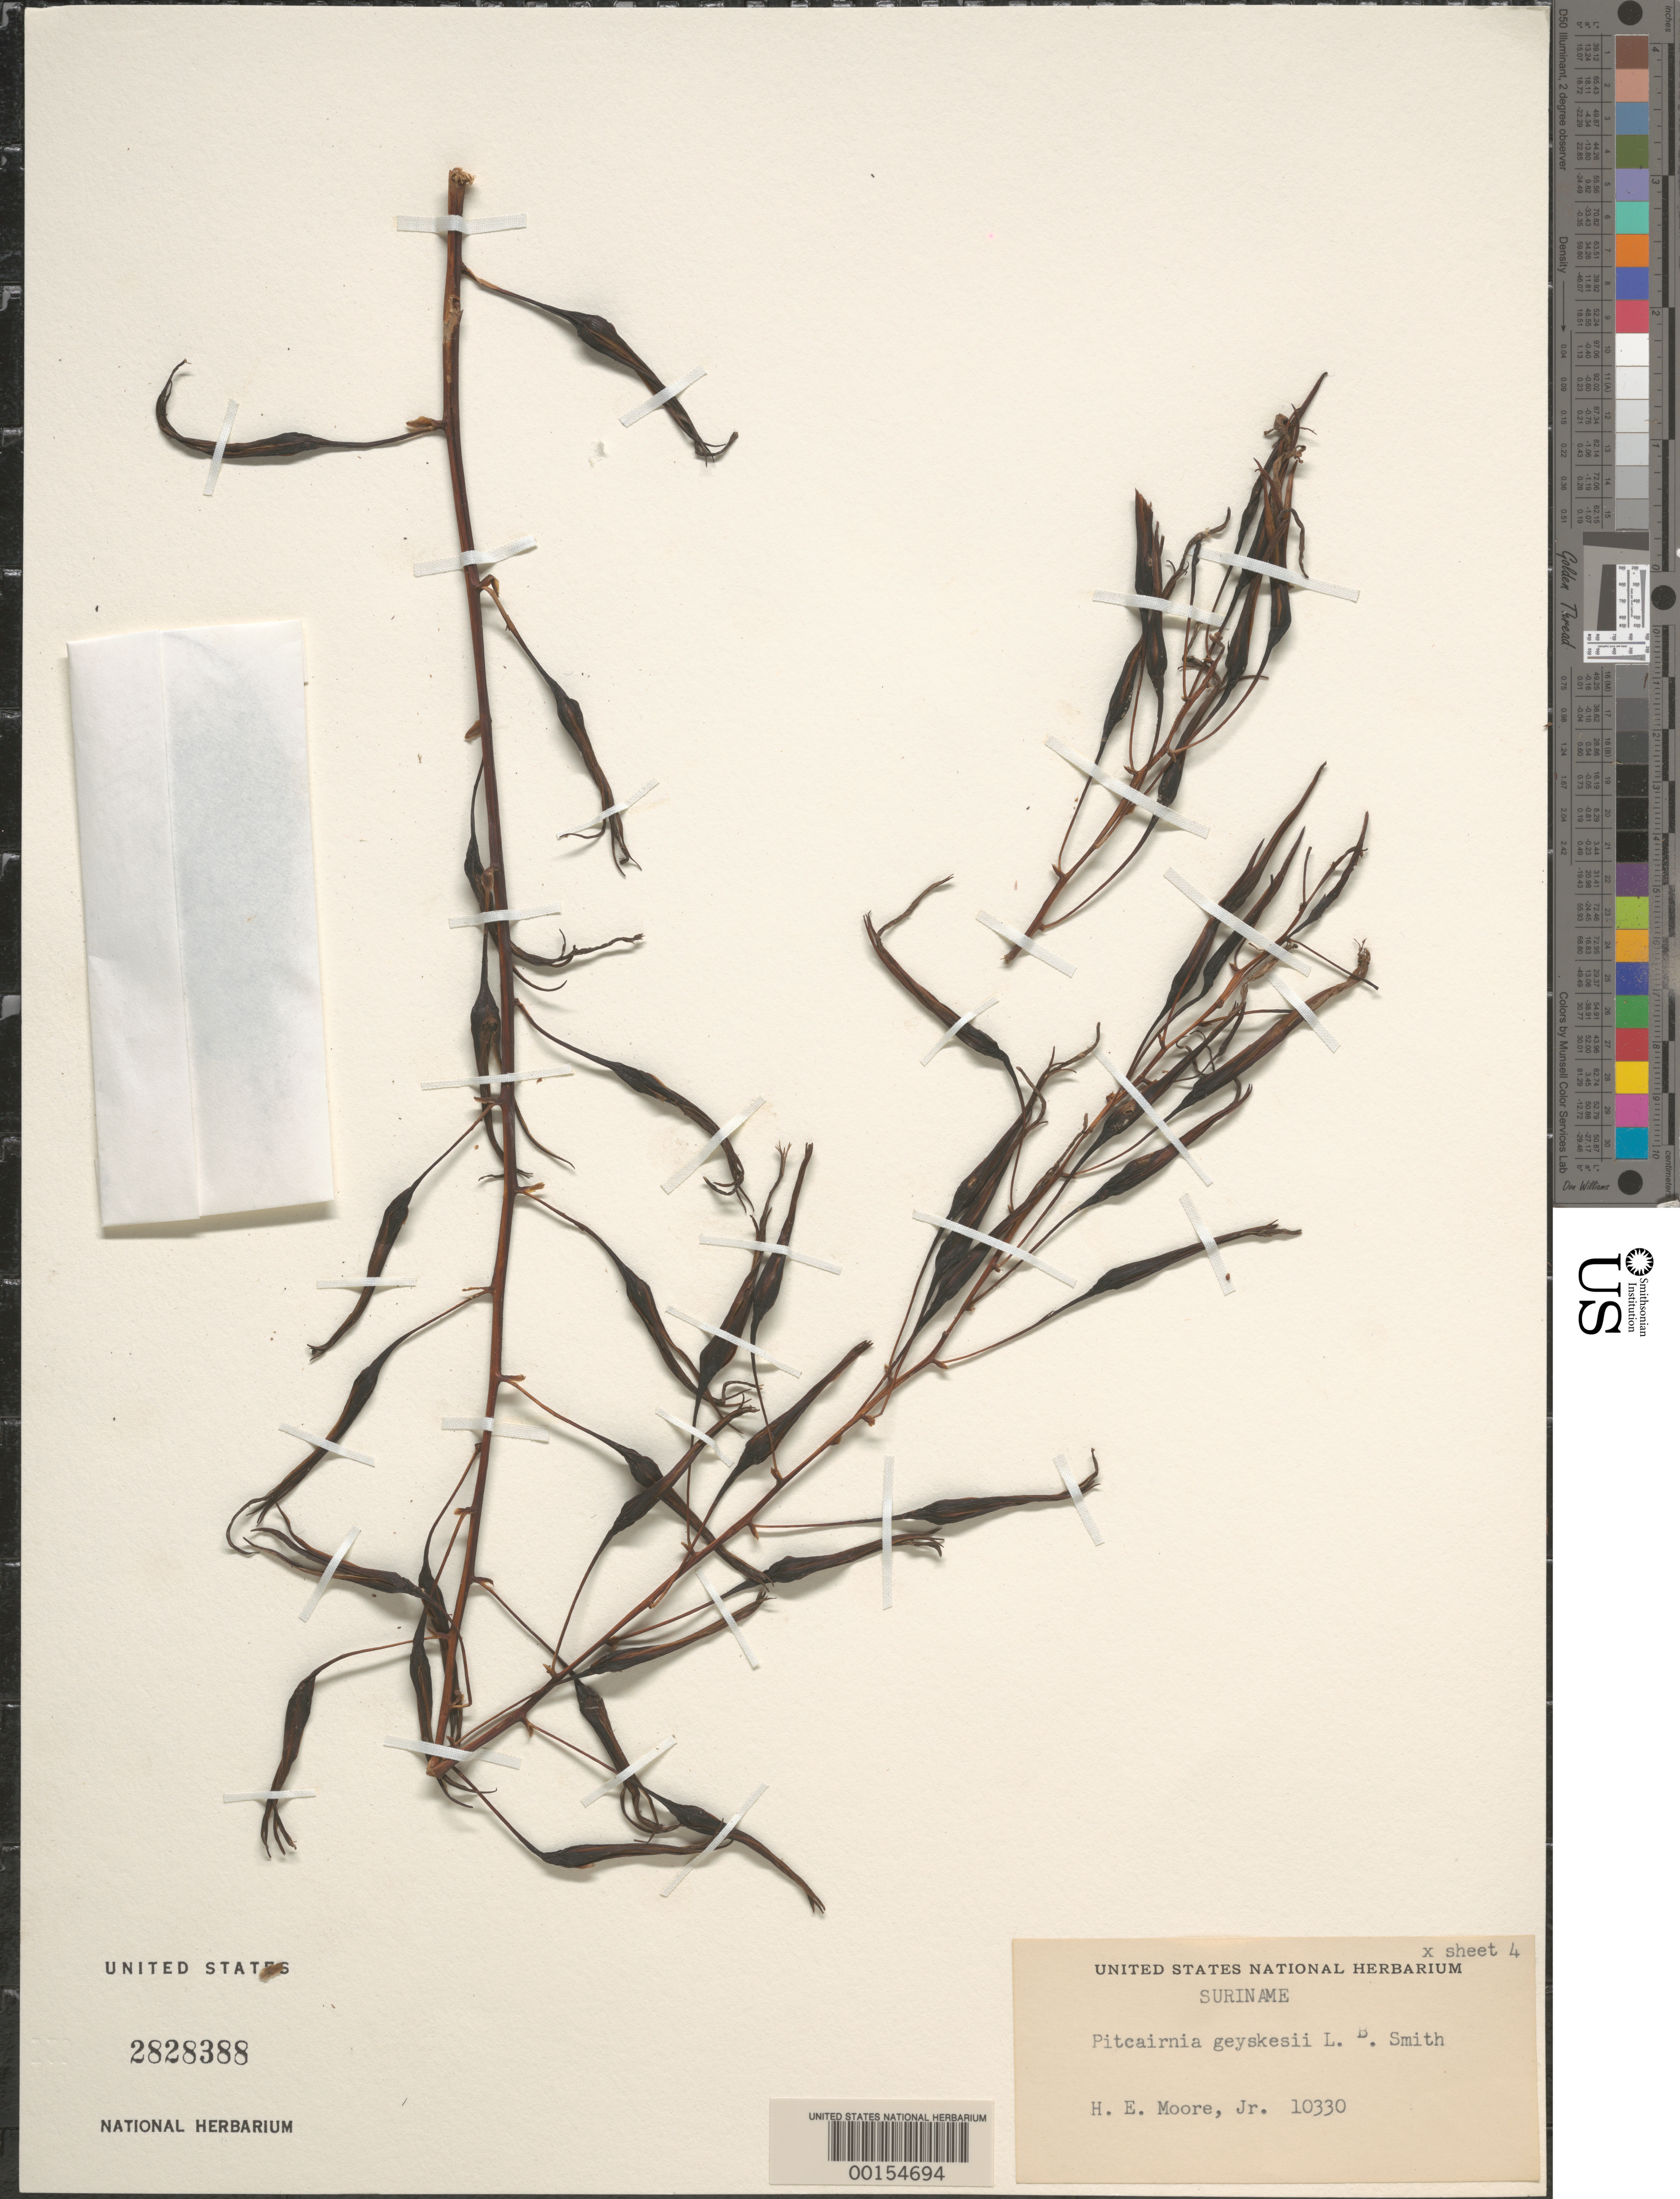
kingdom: Plantae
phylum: Tracheophyta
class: Liliopsida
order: Poales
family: Bromeliaceae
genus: Pitcairnia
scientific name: Pitcairnia geyskesii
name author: L.B. Sm.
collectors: H. Moore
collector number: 10330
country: Suriname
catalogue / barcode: US 2828388